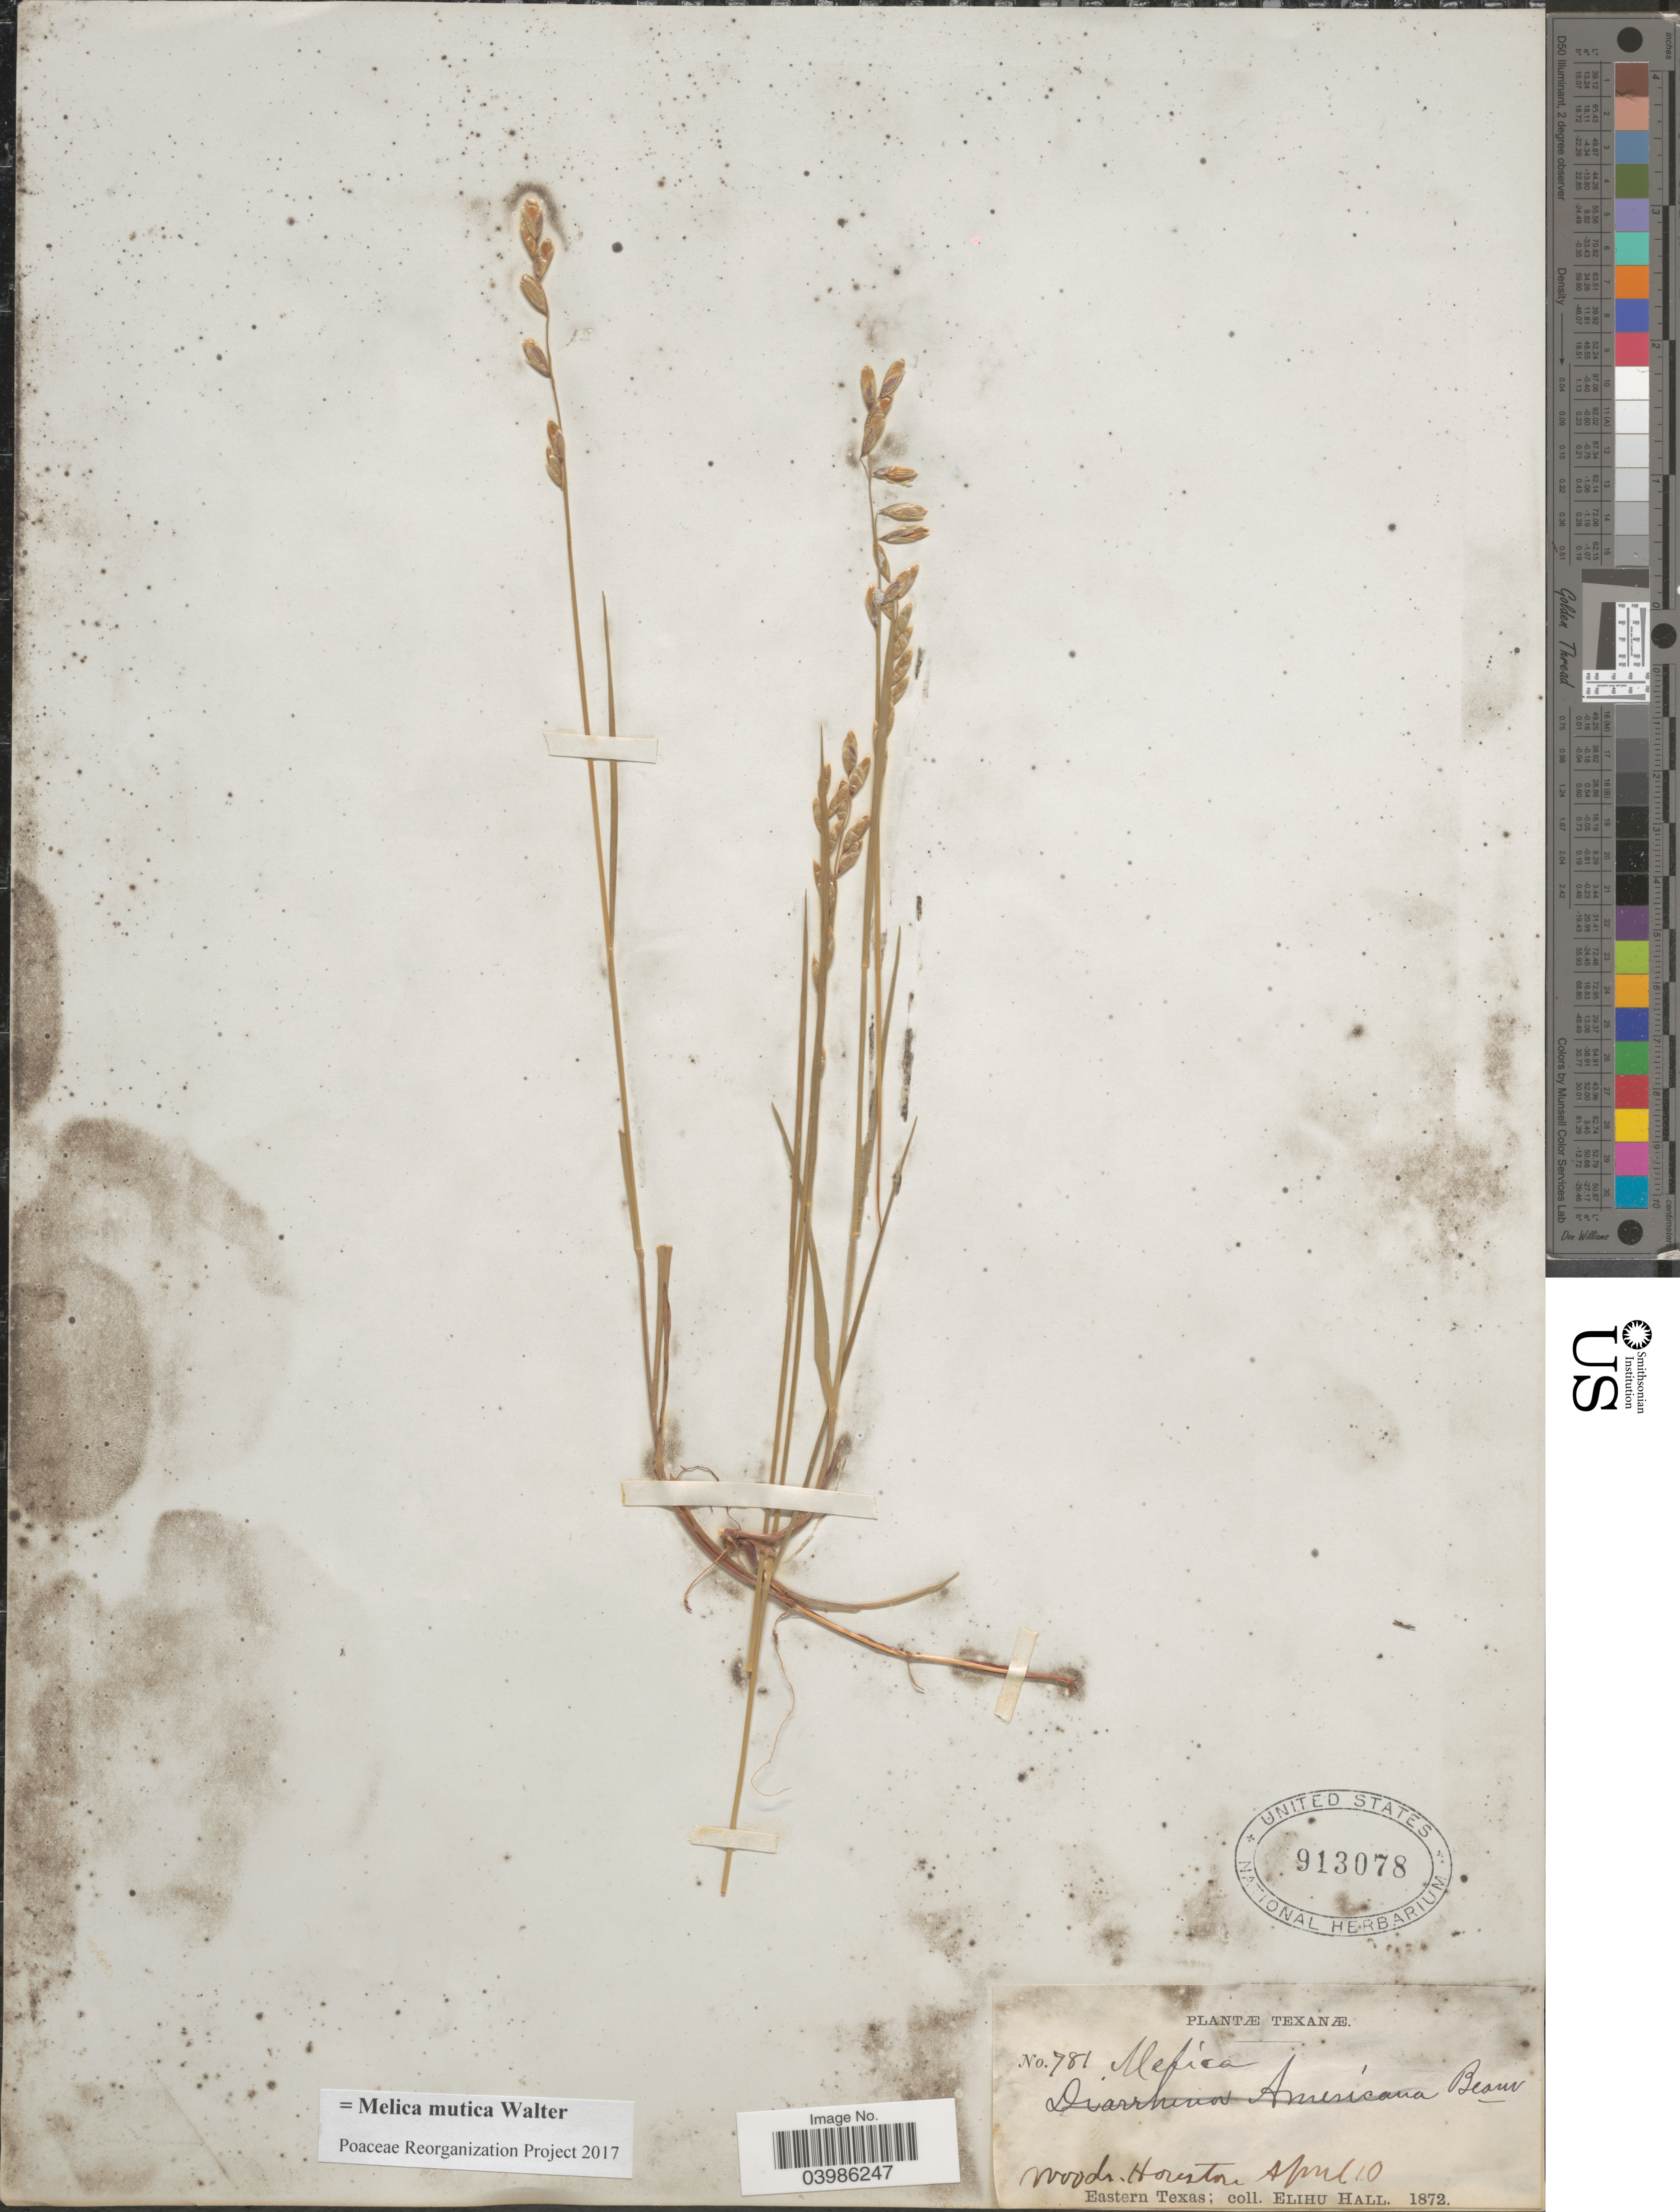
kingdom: Plantae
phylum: Tracheophyta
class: Liliopsida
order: Poales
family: Poaceae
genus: Melica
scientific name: Melica mutica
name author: Walter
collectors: E. Hall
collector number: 781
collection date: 1872-04-10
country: United States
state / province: Texas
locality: Houston.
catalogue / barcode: US 913078